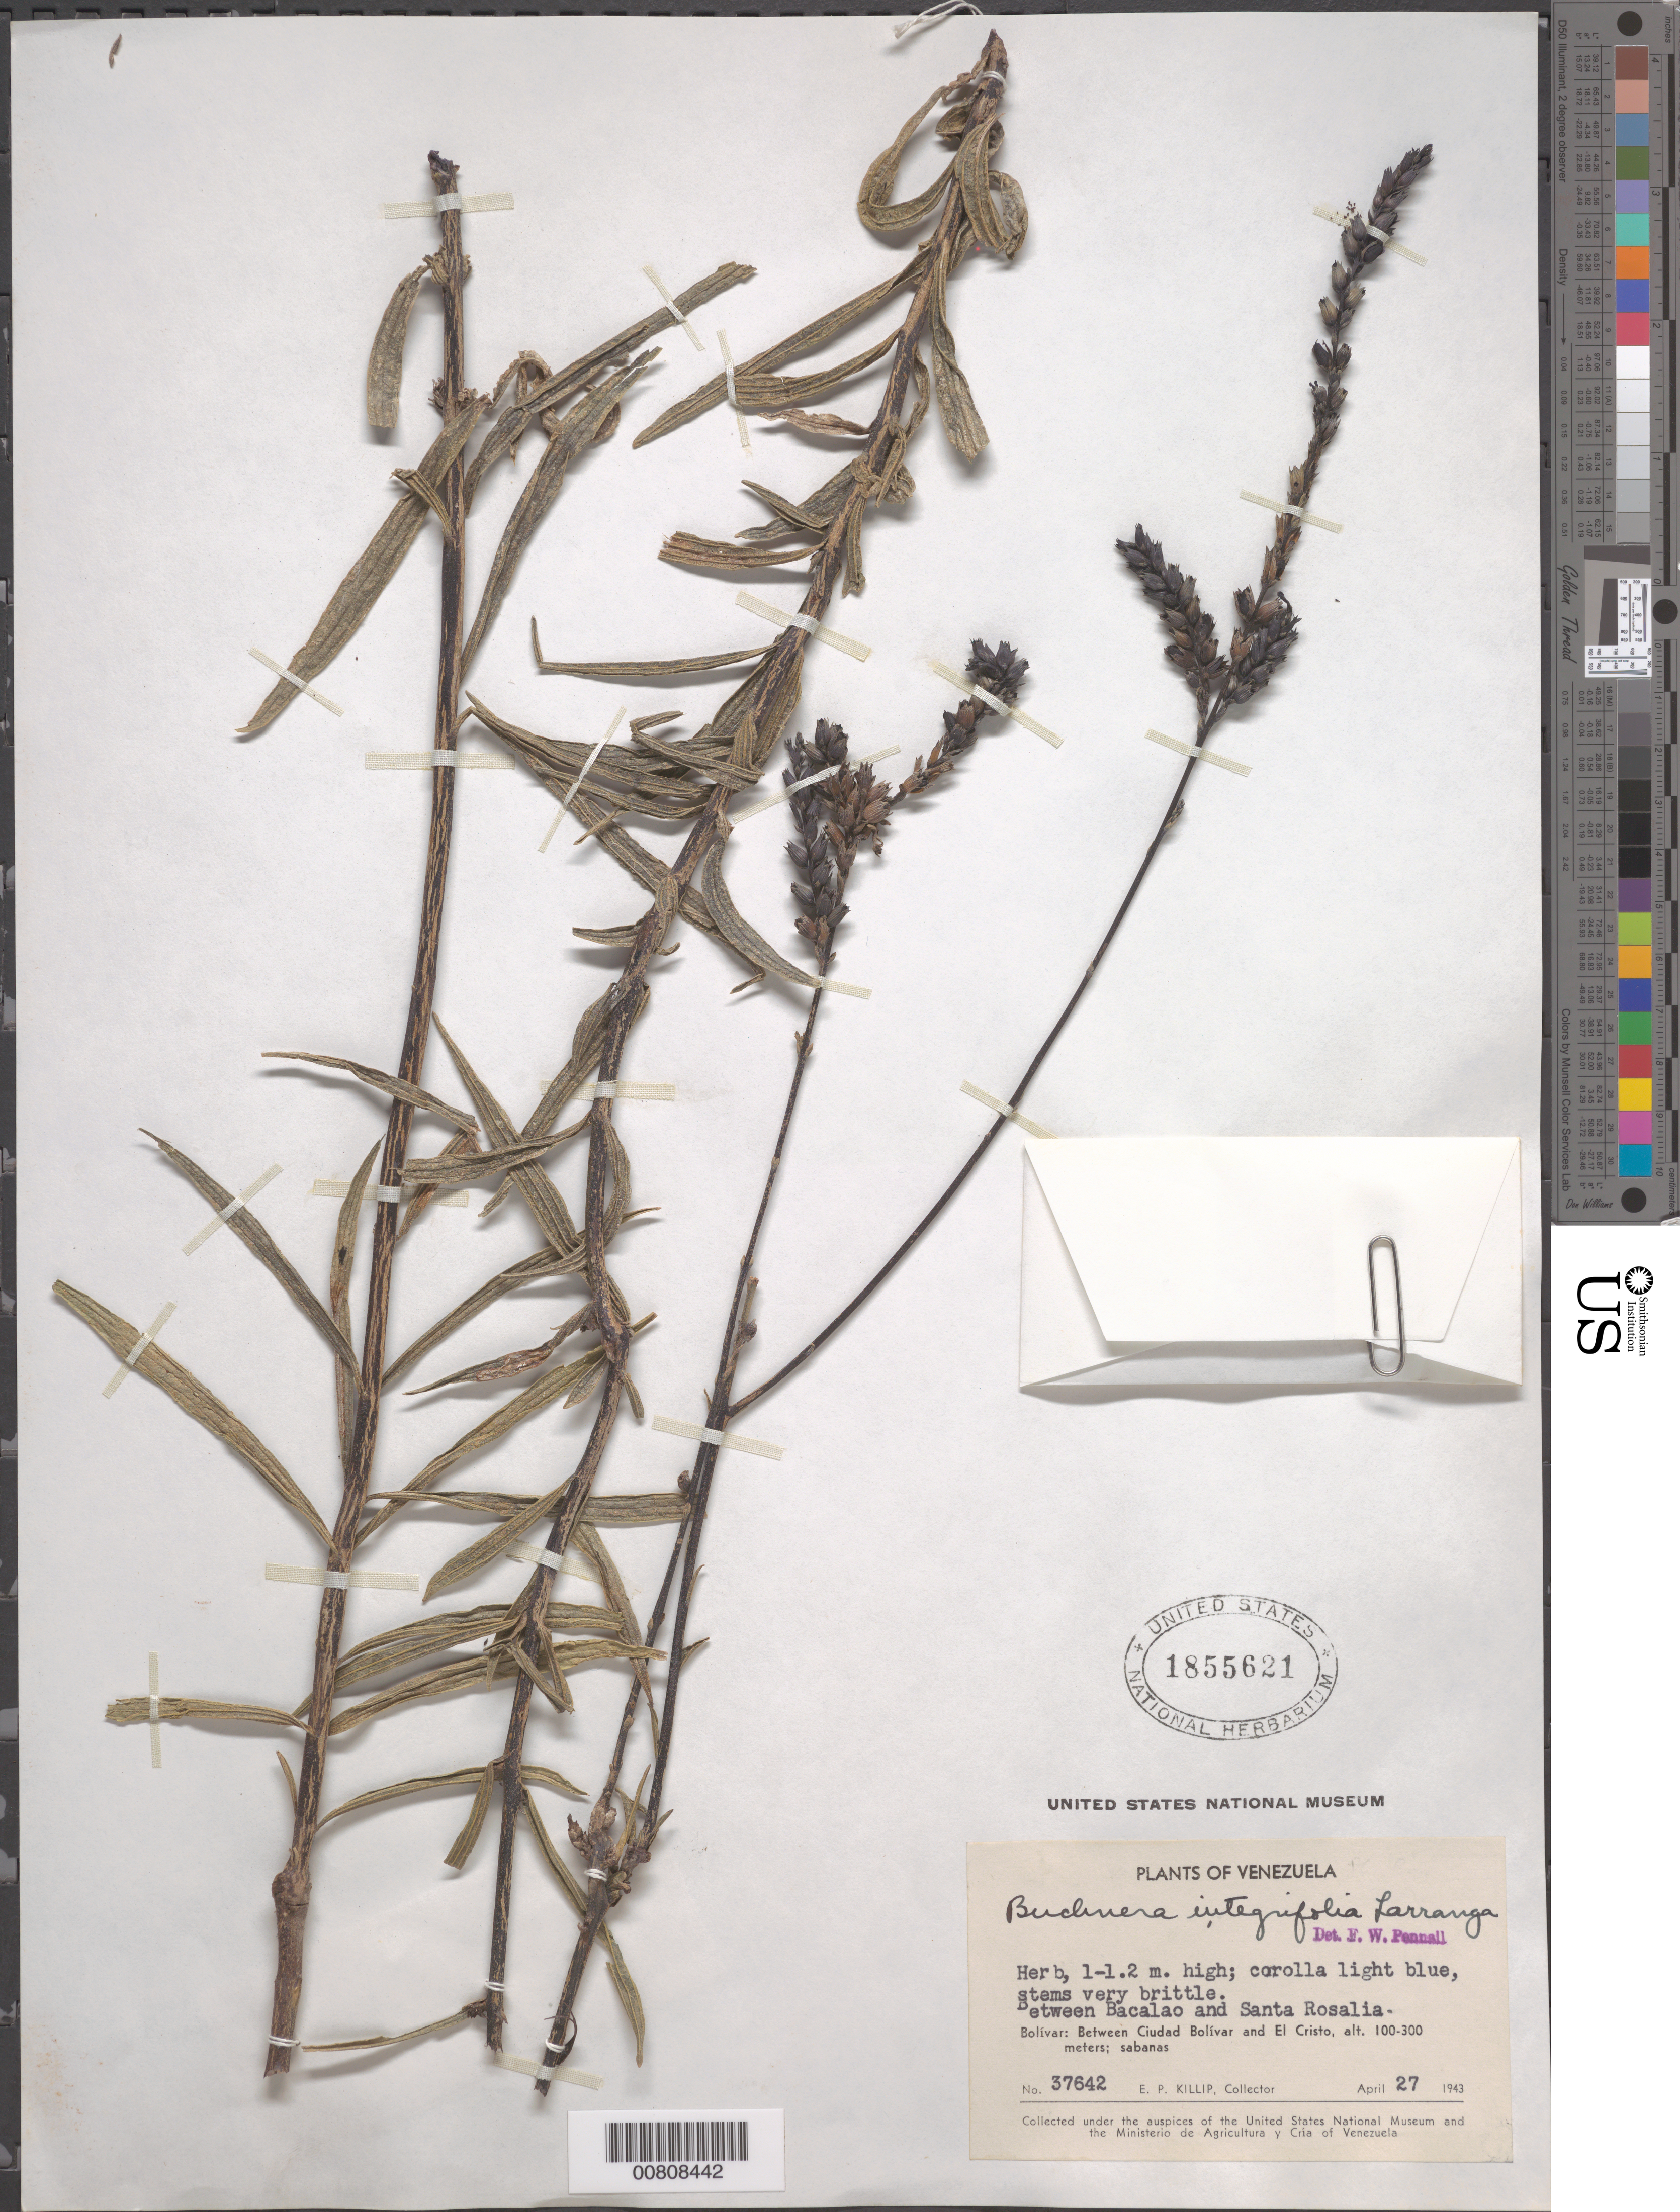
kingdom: Plantae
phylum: Tracheophyta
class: Magnoliopsida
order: Lamiales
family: Orobanchaceae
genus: Buchnera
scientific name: Buchnera integrifolia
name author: Larrañaga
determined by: Pennell, F. W.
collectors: E. P. Killip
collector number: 37642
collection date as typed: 27-Apr-43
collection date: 1943-04-27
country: Venezuela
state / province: Bolívar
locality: Ciudad Bolívar to El Cristo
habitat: Savannas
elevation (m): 100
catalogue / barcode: US 1855621